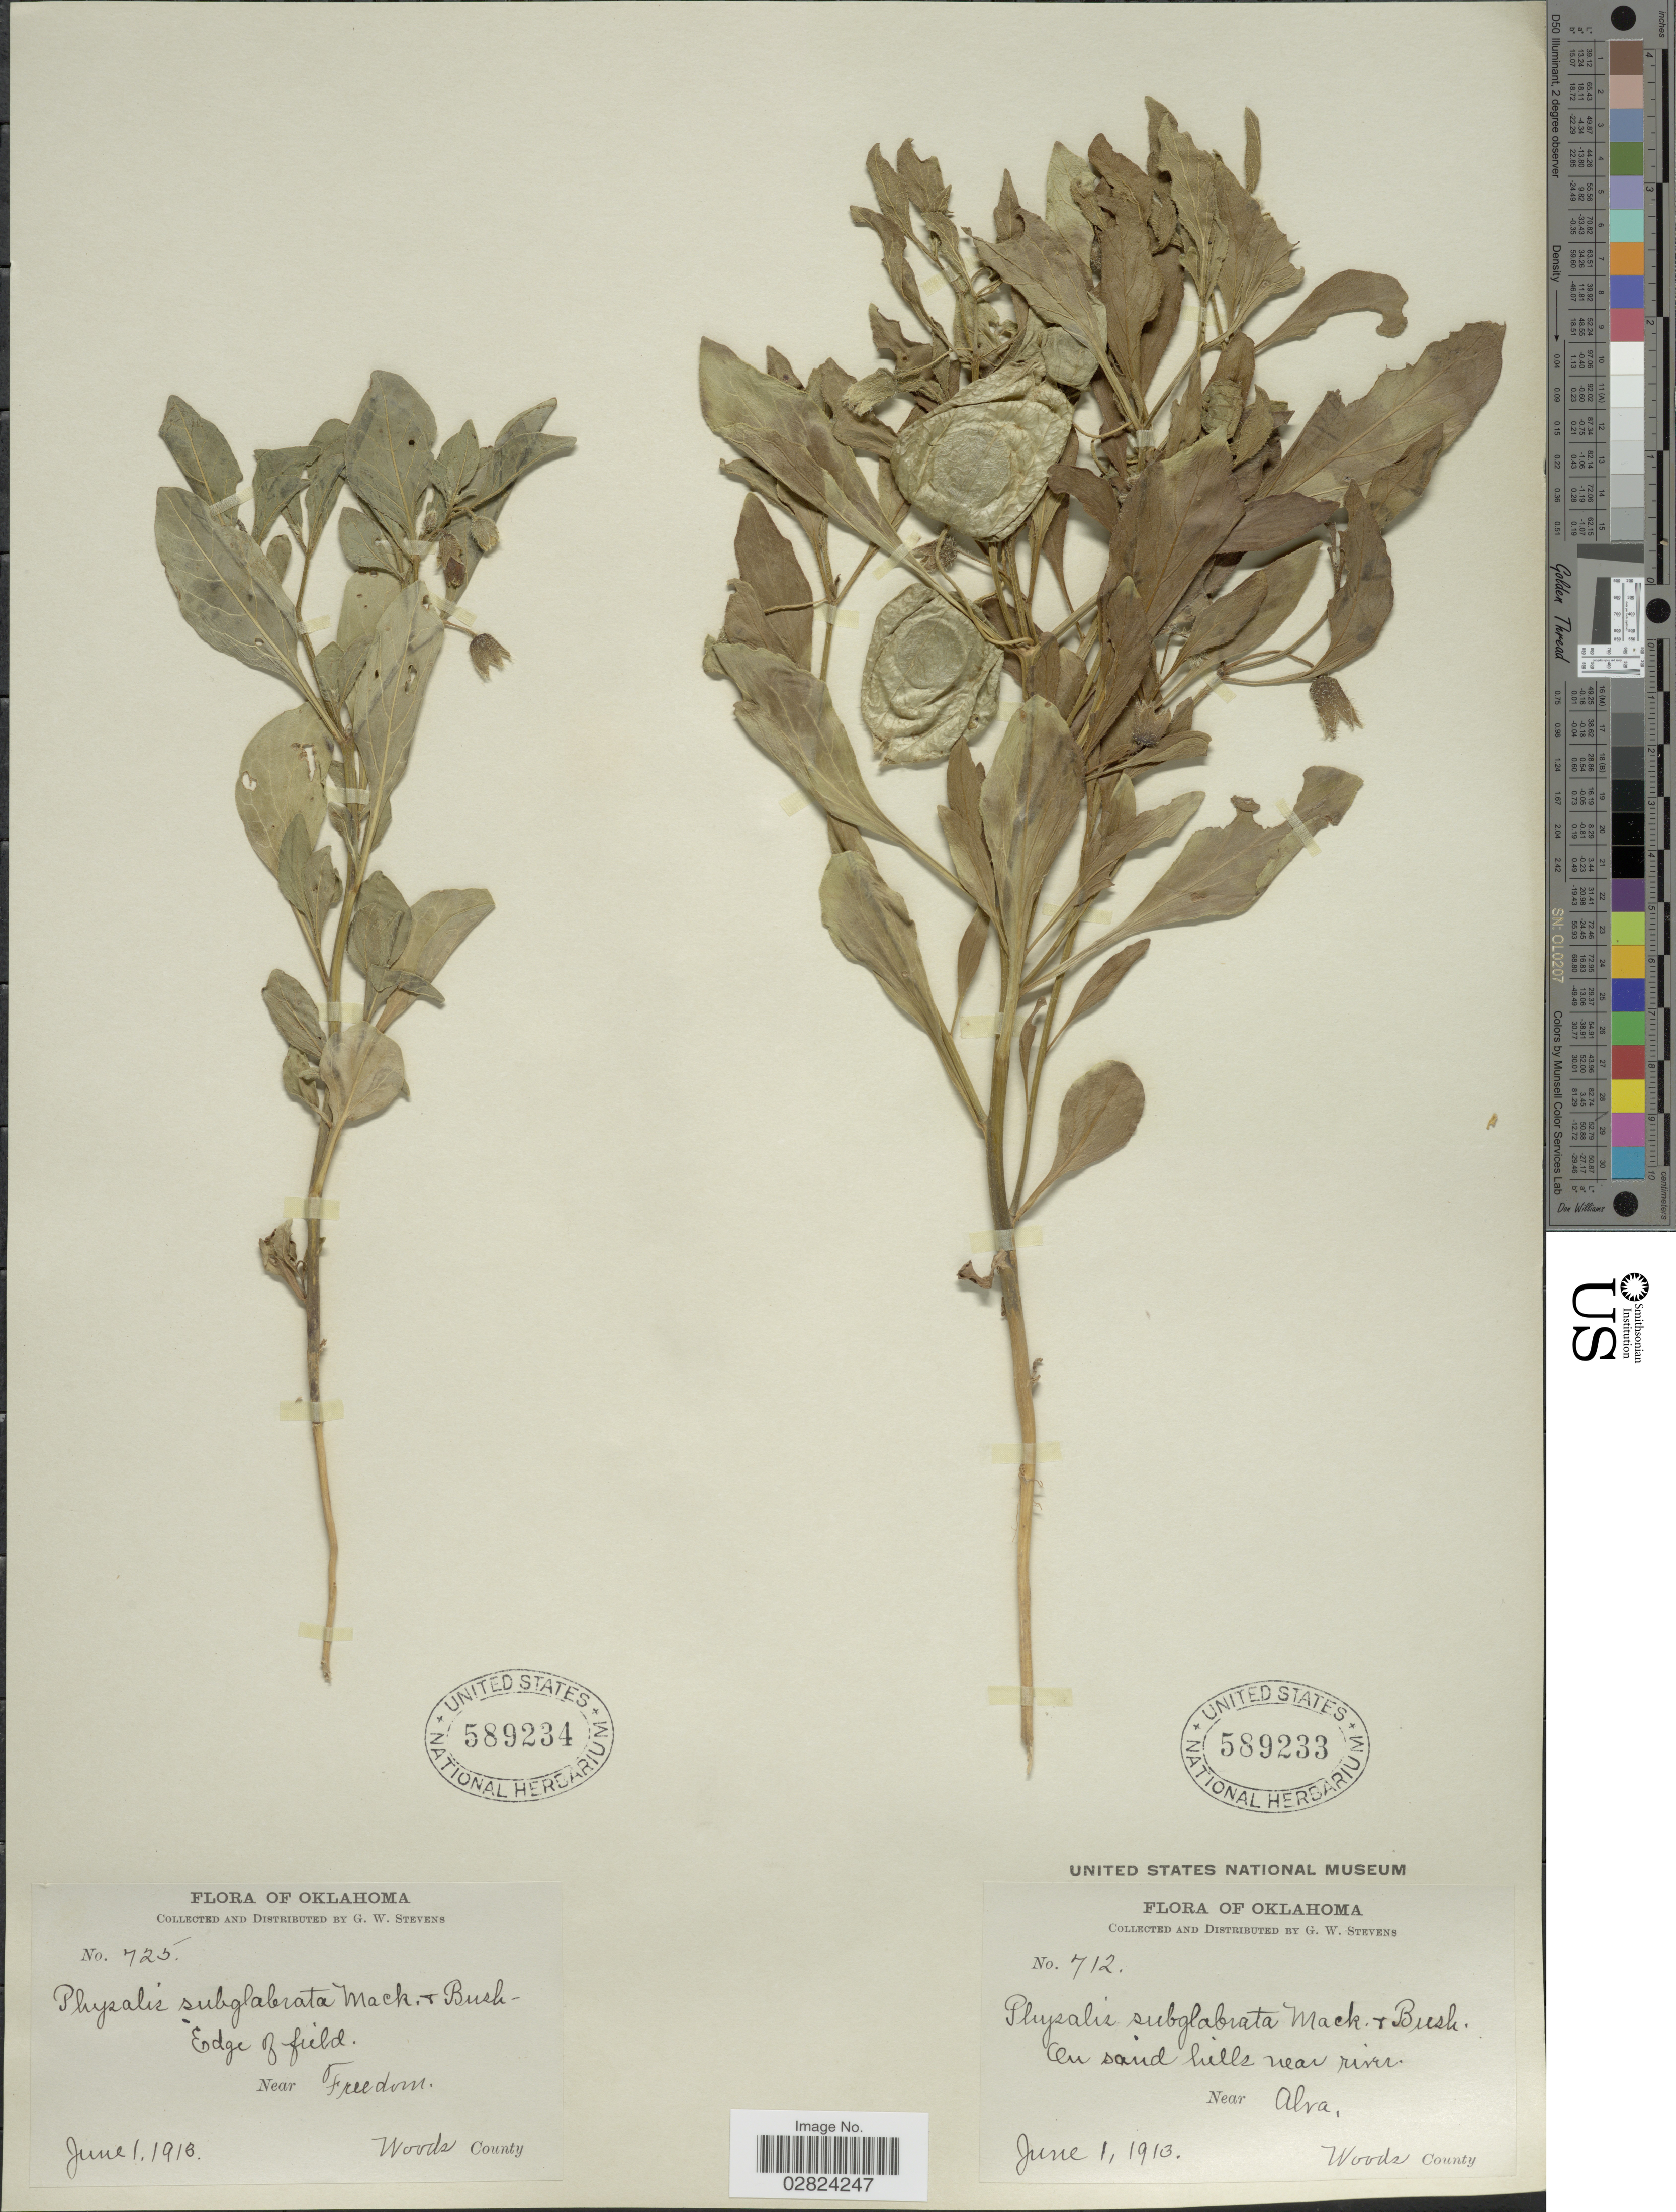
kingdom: Plantae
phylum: Tracheophyta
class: Magnoliopsida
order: Solanales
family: Solanaceae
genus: Physalis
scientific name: Physalis subglabrata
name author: Mack. & Bush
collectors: G. W. Stevens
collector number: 725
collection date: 1913-06-01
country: United States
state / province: Oklahoma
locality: Edge of field, near Freedom, Woods County.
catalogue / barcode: US 589234